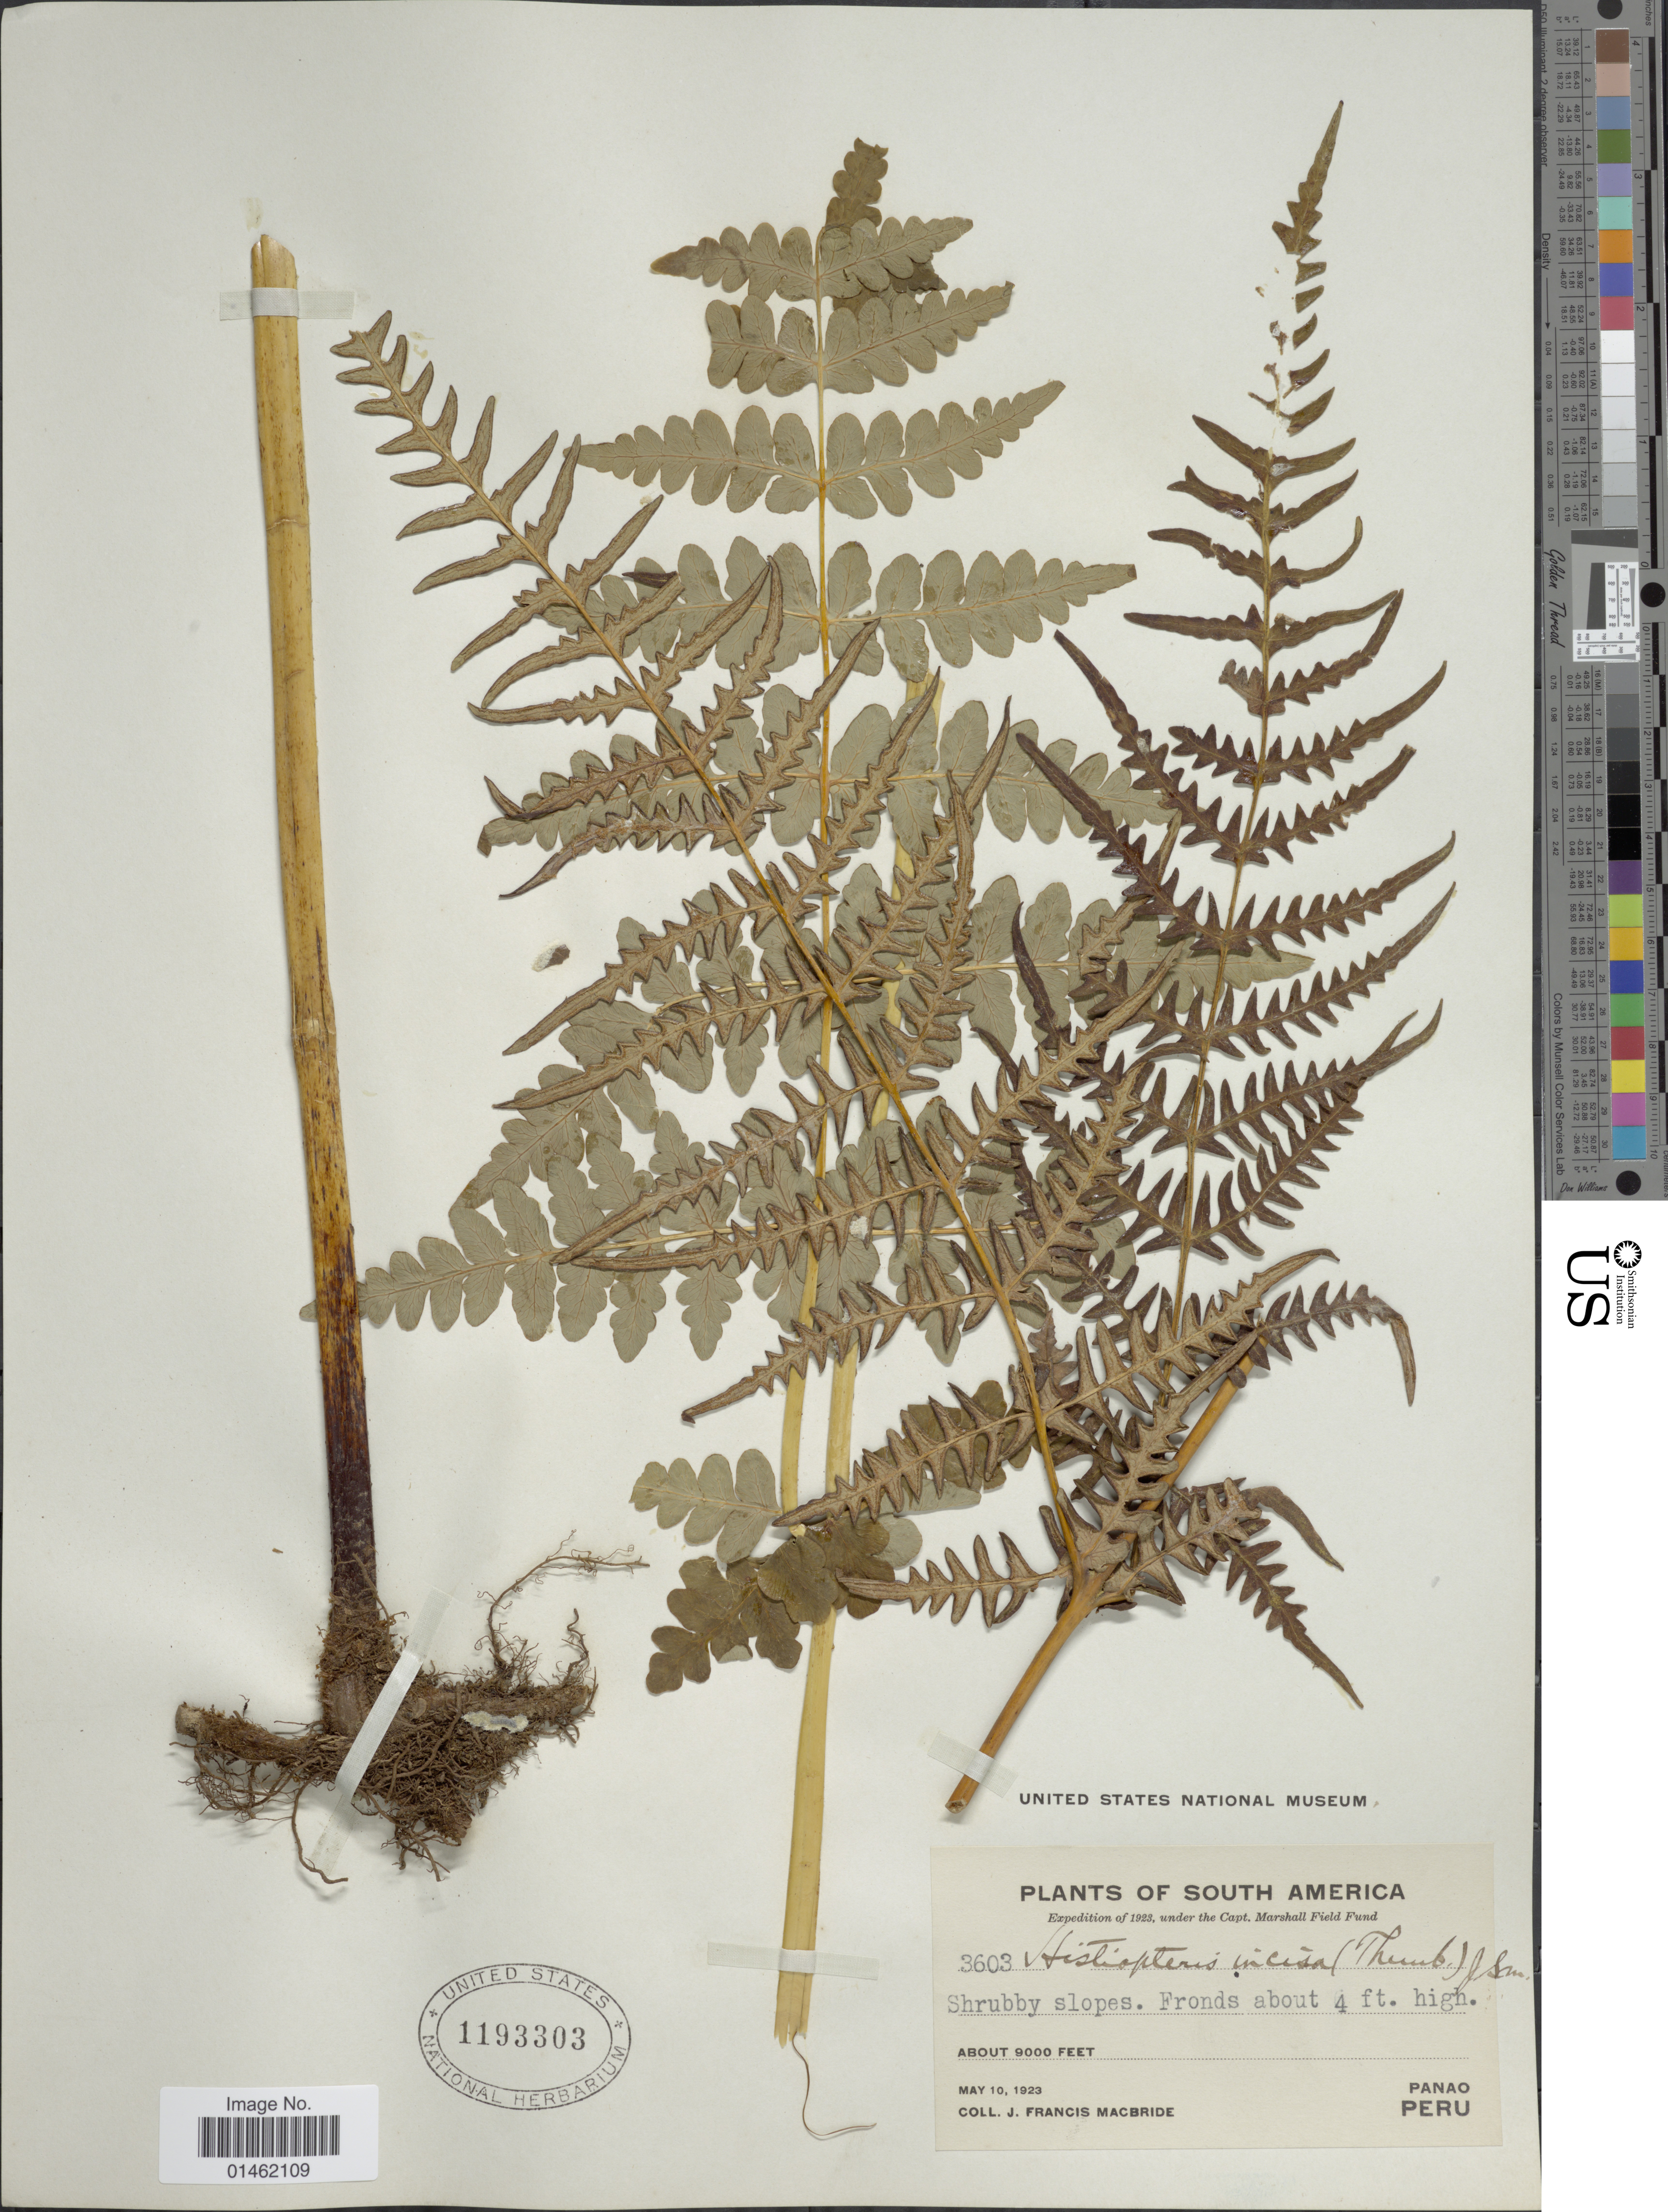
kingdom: Plantae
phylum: Tracheophyta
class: Polypodiopsida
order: Polypodiales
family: Dennstaedtiaceae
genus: Histiopteris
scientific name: Histiopteris incisa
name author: (Thunb.) J. Sm.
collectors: J. F. Macbride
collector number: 3603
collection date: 1923-05-10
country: Peru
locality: South America, Panao, Peru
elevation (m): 2743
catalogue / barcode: US 1193303